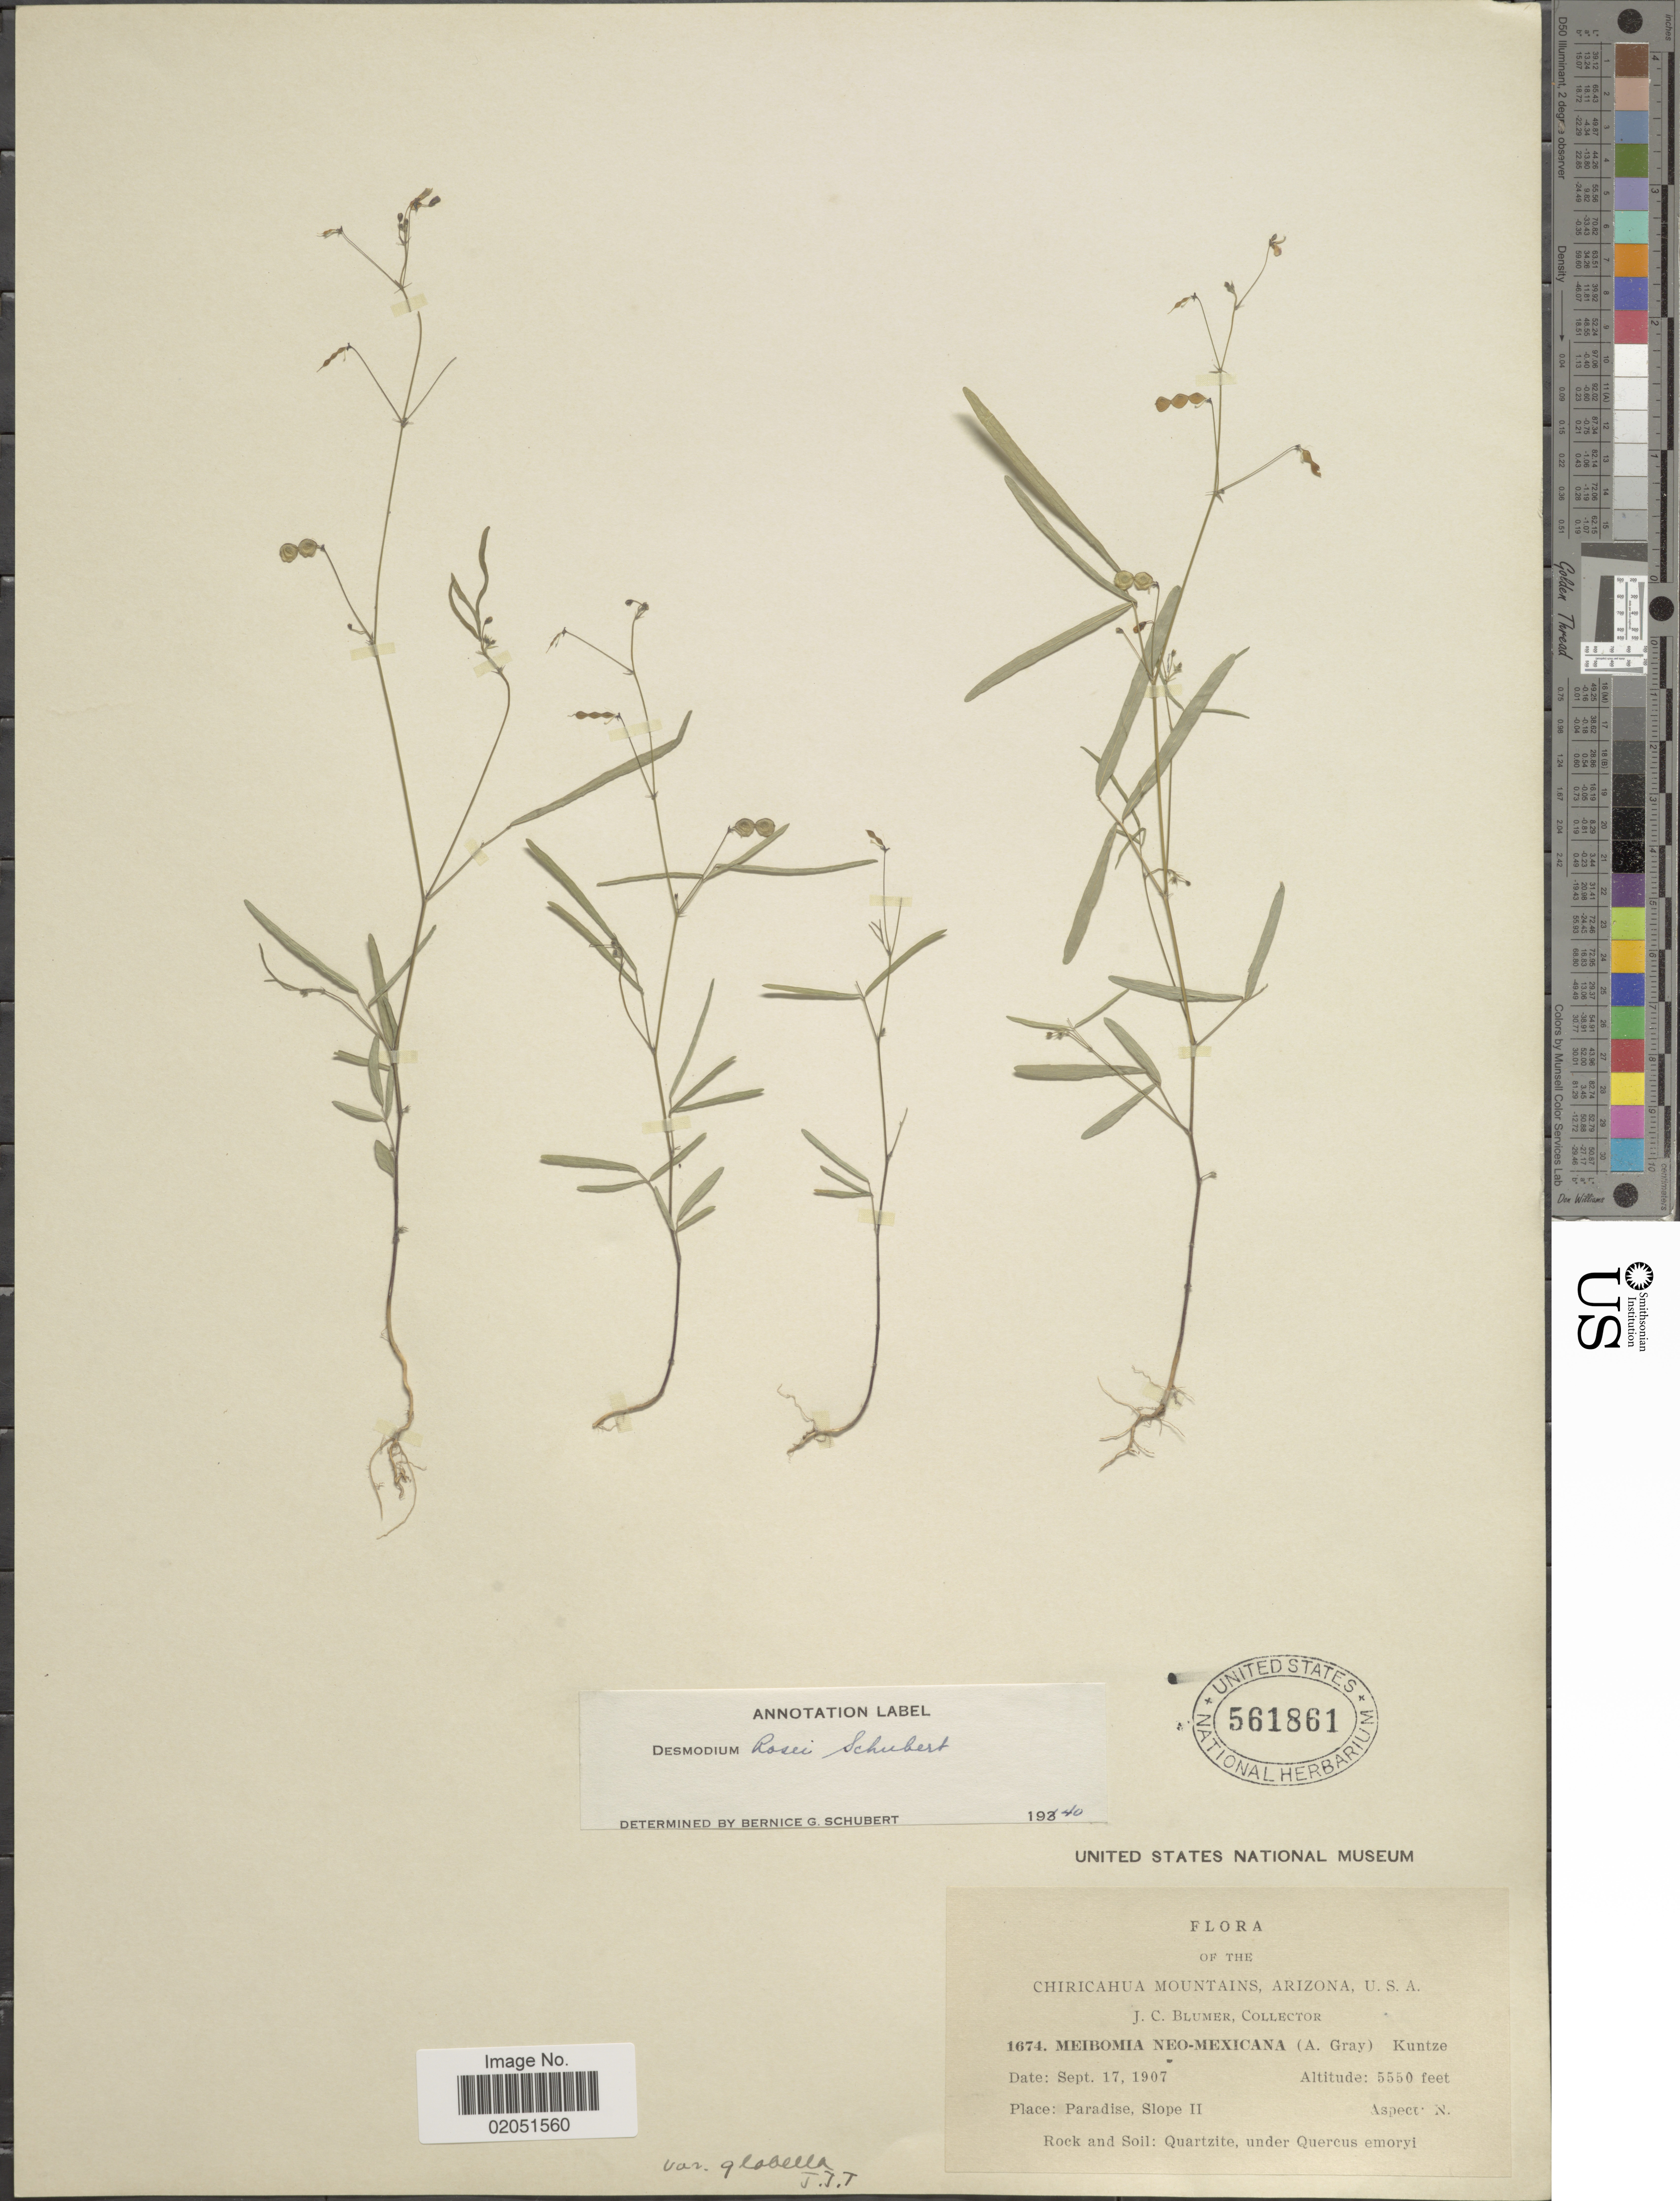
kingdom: Plantae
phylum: Tracheophyta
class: Magnoliopsida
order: Fabales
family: Fabaceae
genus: Desmodium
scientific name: Desmodium rosei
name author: B.G. Schub.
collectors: J. C. Blumer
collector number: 1674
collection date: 1907-09-17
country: United States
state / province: Arizona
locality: Chiricahua Mountains, Paradise, Slope II.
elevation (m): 1692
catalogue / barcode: US 561861